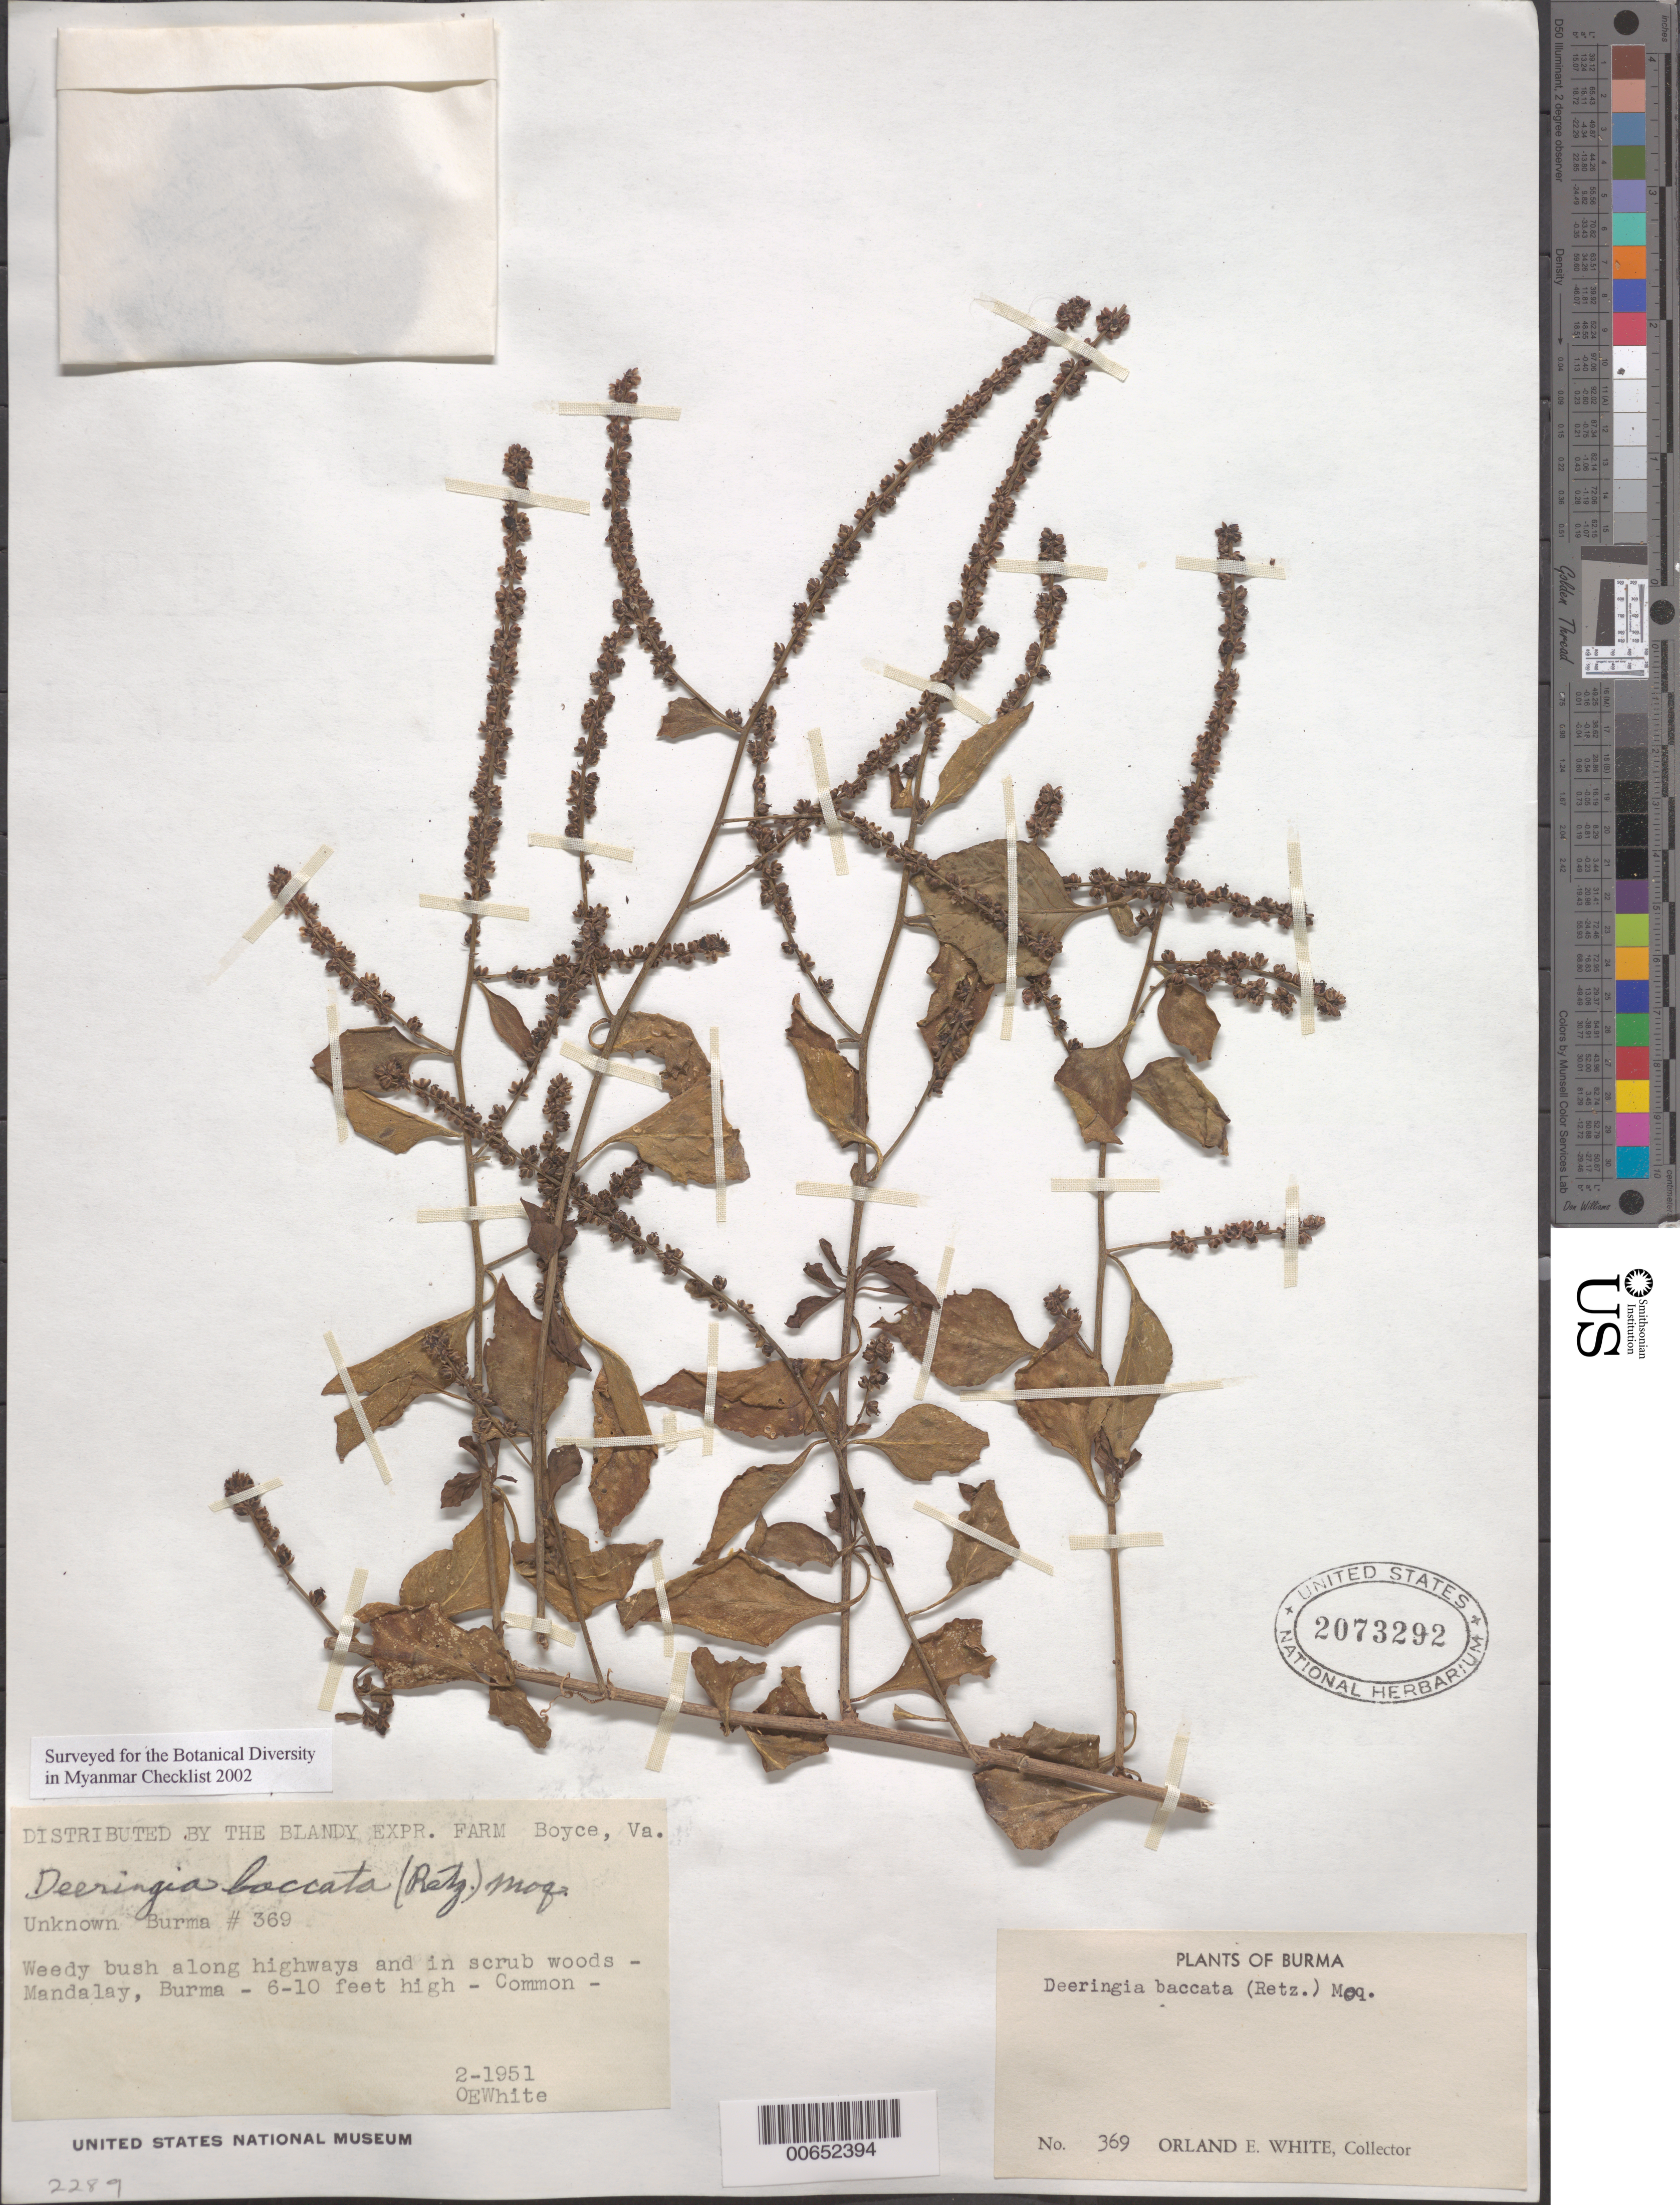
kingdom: Plantae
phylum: Tracheophyta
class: Magnoliopsida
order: Caryophyllales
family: Amaranthaceae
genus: Deeringia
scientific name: Deeringia amaranthoides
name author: (Lam.) Merr.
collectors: O. E. White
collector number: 369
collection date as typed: Feb 1951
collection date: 1951-02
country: Myanmar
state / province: Mandalay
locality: Mandalay.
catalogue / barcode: US 2073292